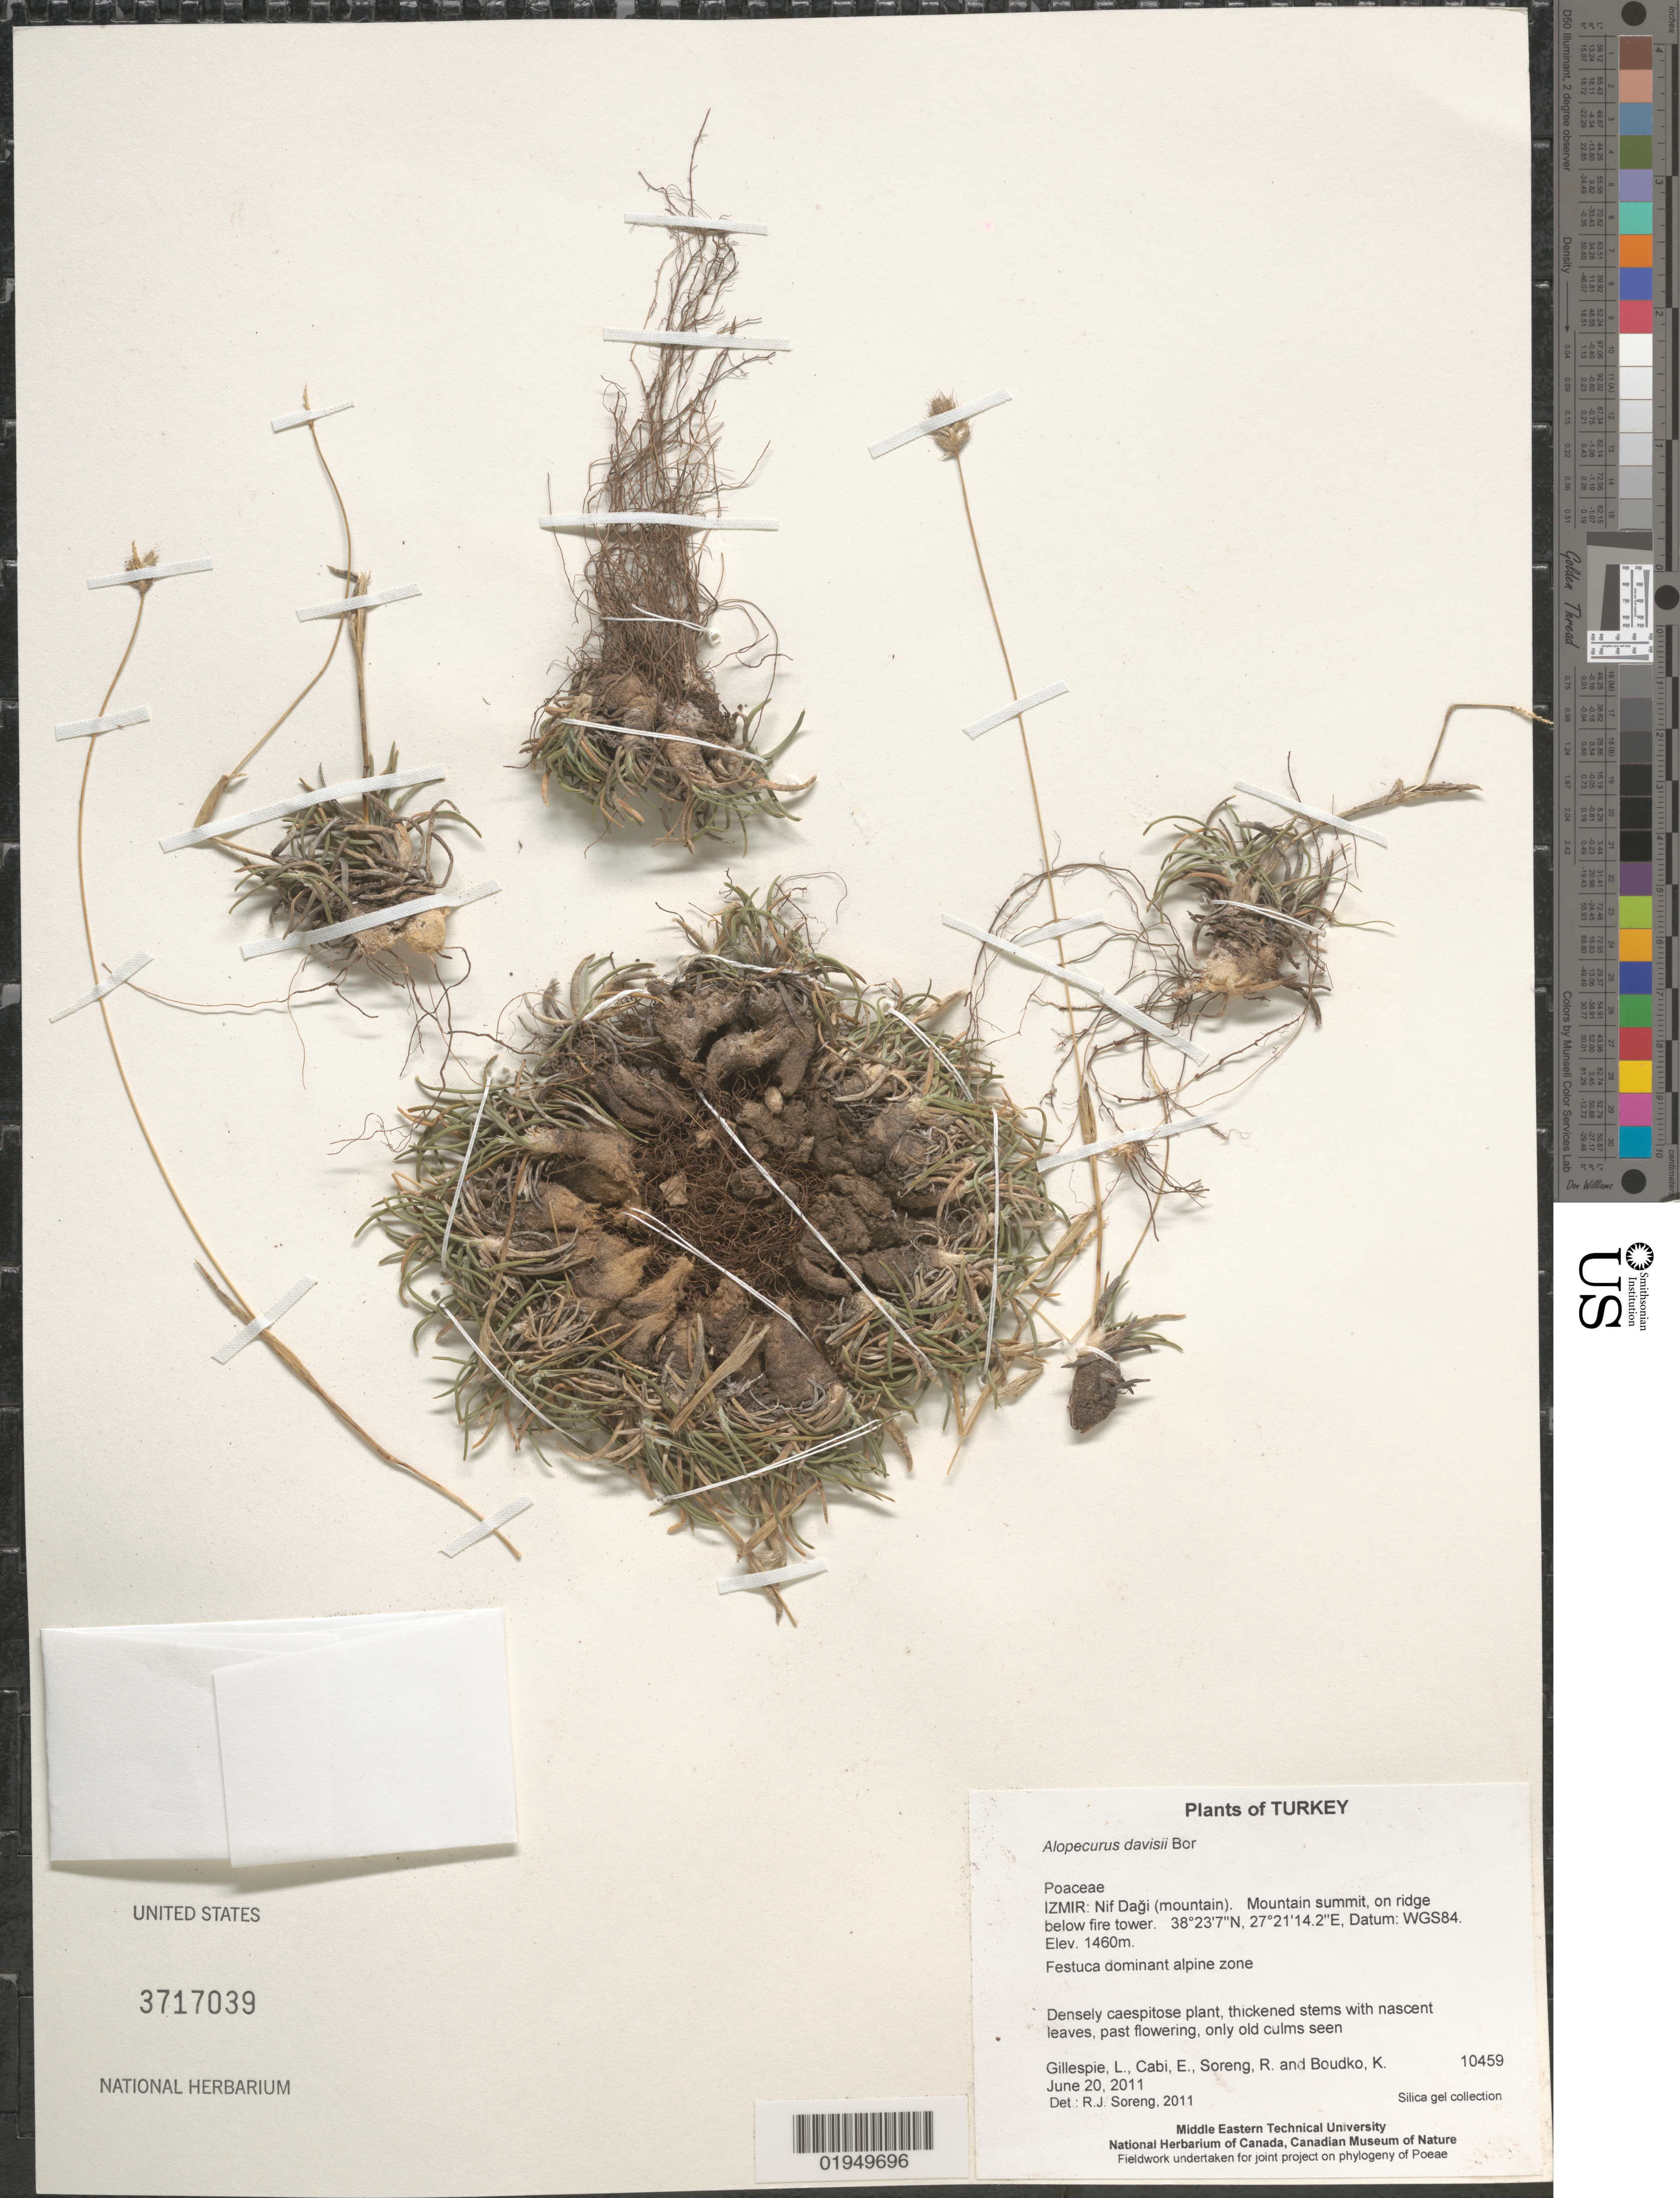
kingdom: Plantae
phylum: Tracheophyta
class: Liliopsida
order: Poales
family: Poaceae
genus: Alopecurus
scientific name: Alopecurus davisii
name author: Bor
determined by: Soreng, Robert J., Research Associate (BOT), Smithsonian Institution - National Museum of Natural History (UNITED STATES)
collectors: L. J. Gillespie, E. Cabi, R. J. Soreng & K. Boudko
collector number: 10459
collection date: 2011-06-20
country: Turkey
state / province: Izmir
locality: Nif Dagi (mountain). Mountain summit, on ridge below fire tower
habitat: Festuca dominant alpine zone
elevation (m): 1460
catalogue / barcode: US 3717039